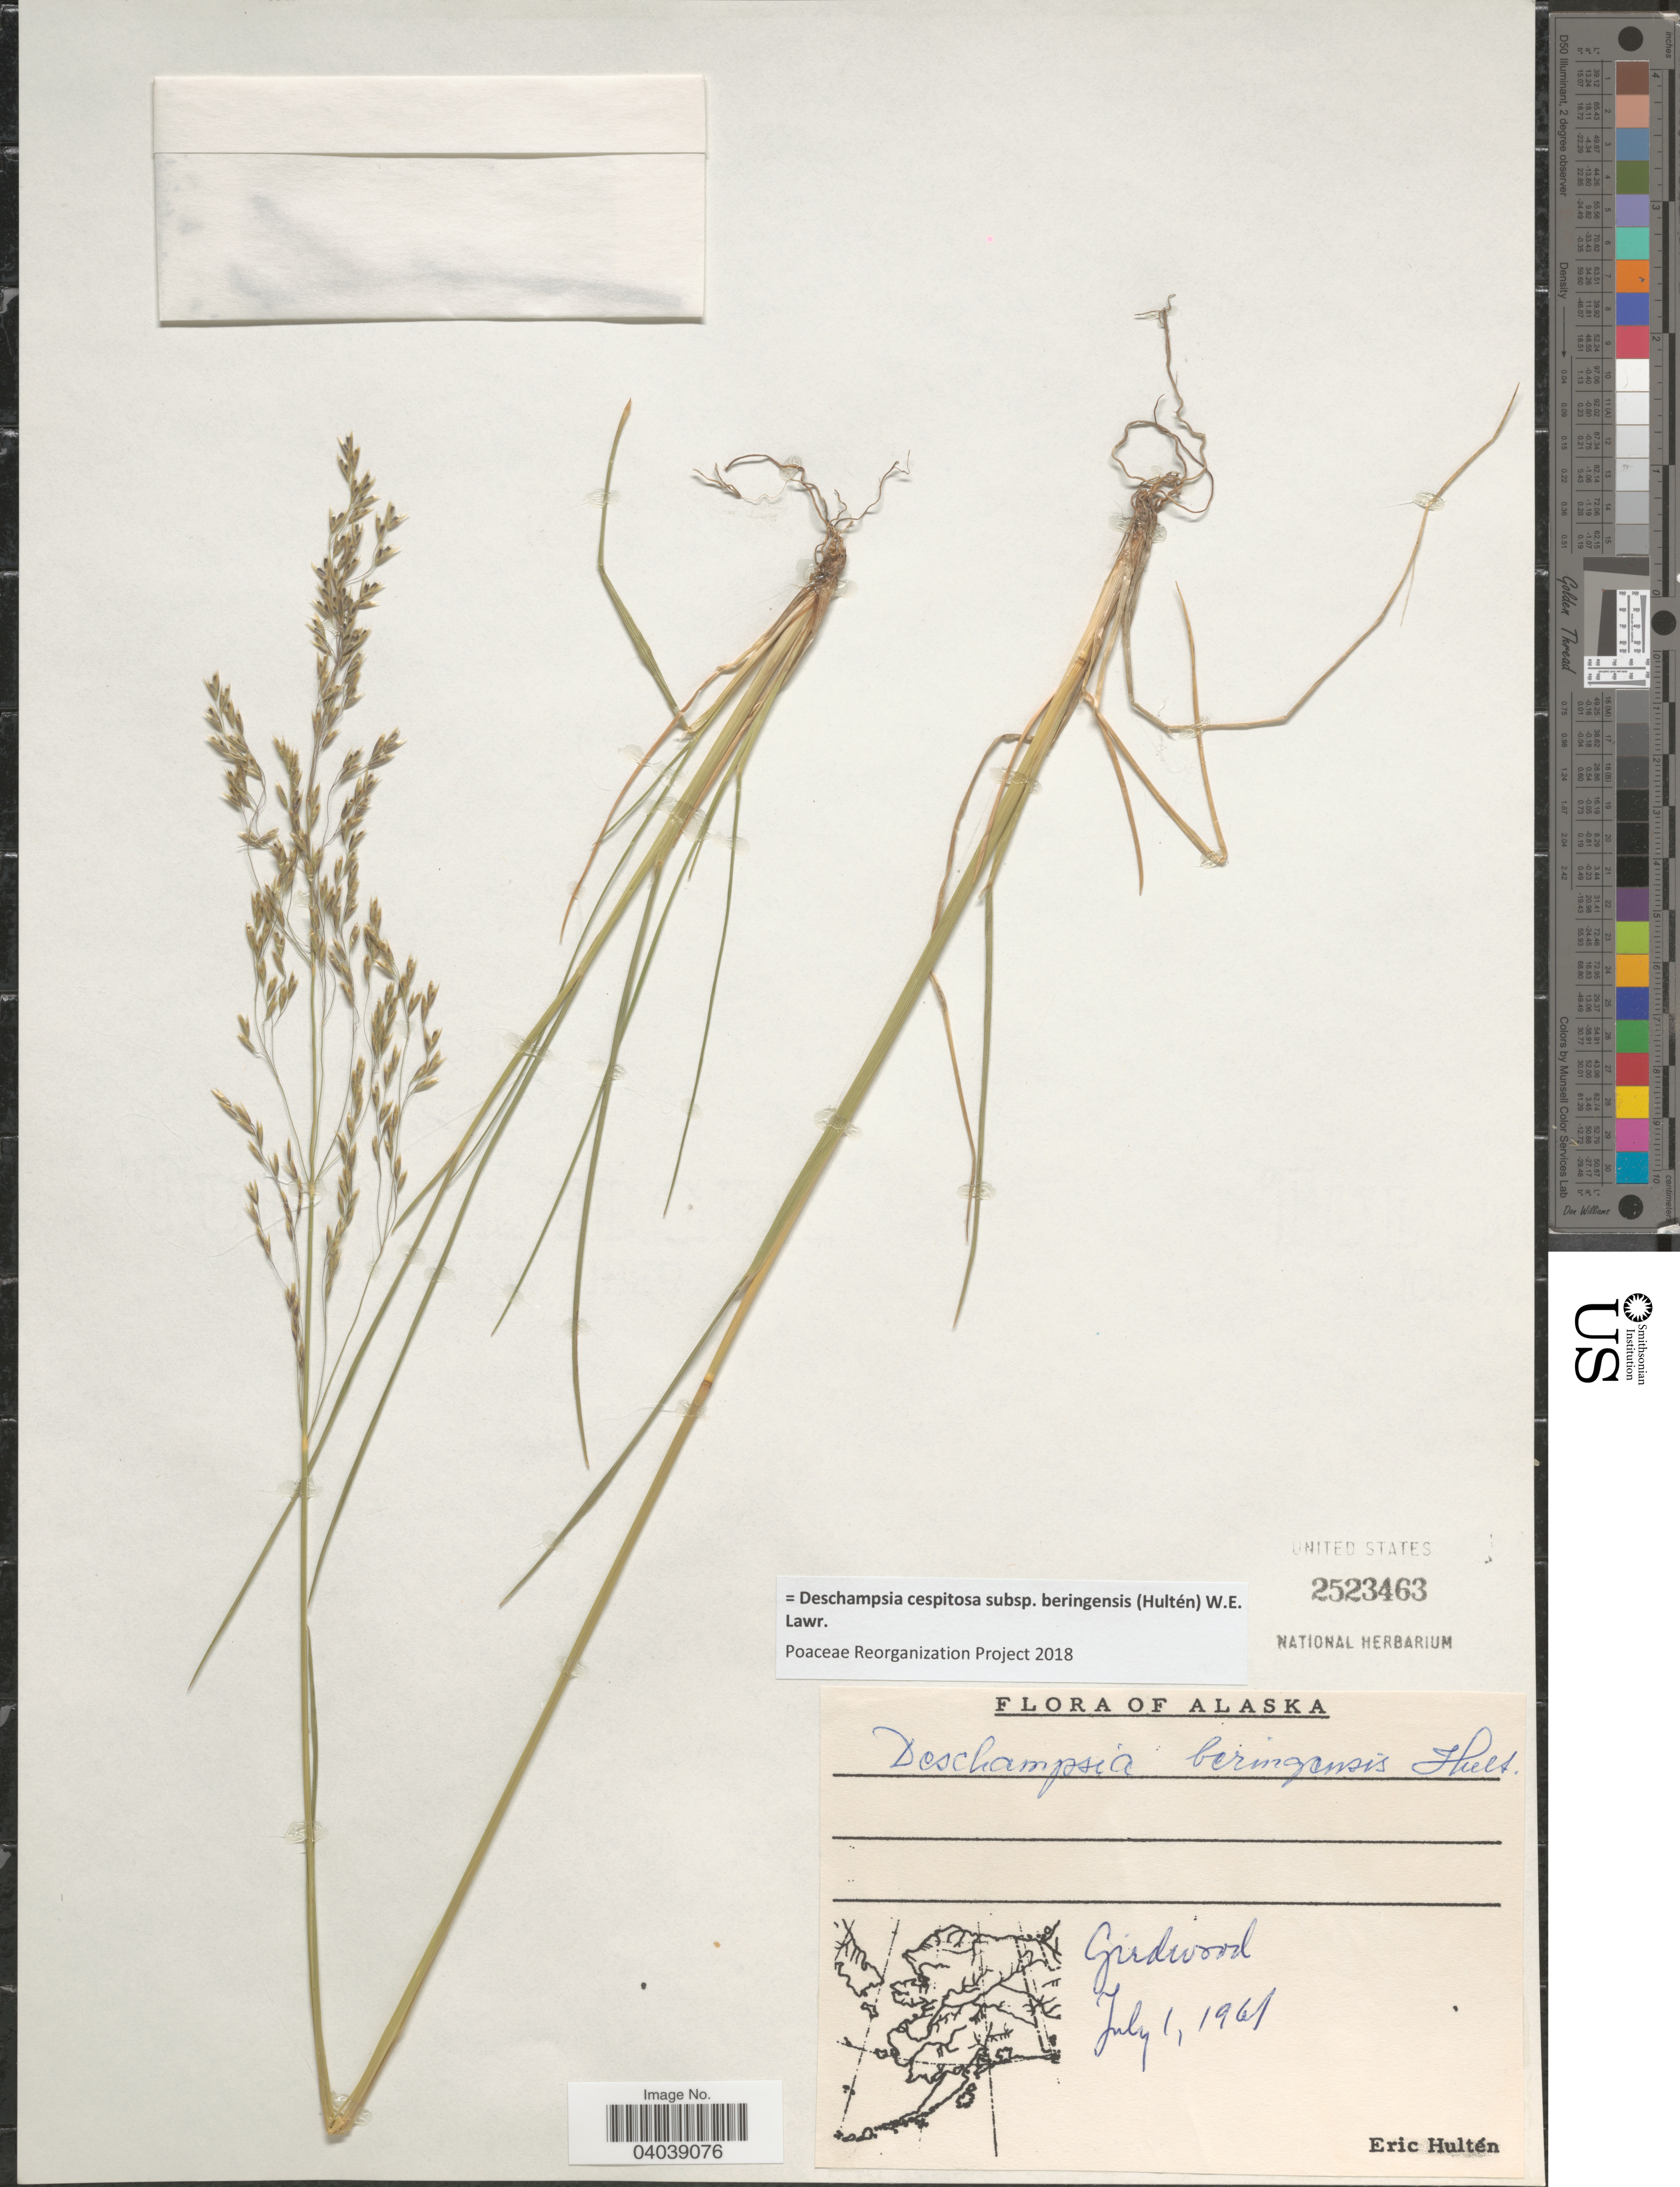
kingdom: Plantae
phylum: Tracheophyta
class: Liliopsida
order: Poales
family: Poaceae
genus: Deschampsia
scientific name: Deschampsia cespitosa subsp. beringensis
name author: (Hultén) Lawrence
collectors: E. G. Hultén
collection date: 1961-07-01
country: United States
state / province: Alaska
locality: Girdwood.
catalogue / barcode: US 2523463